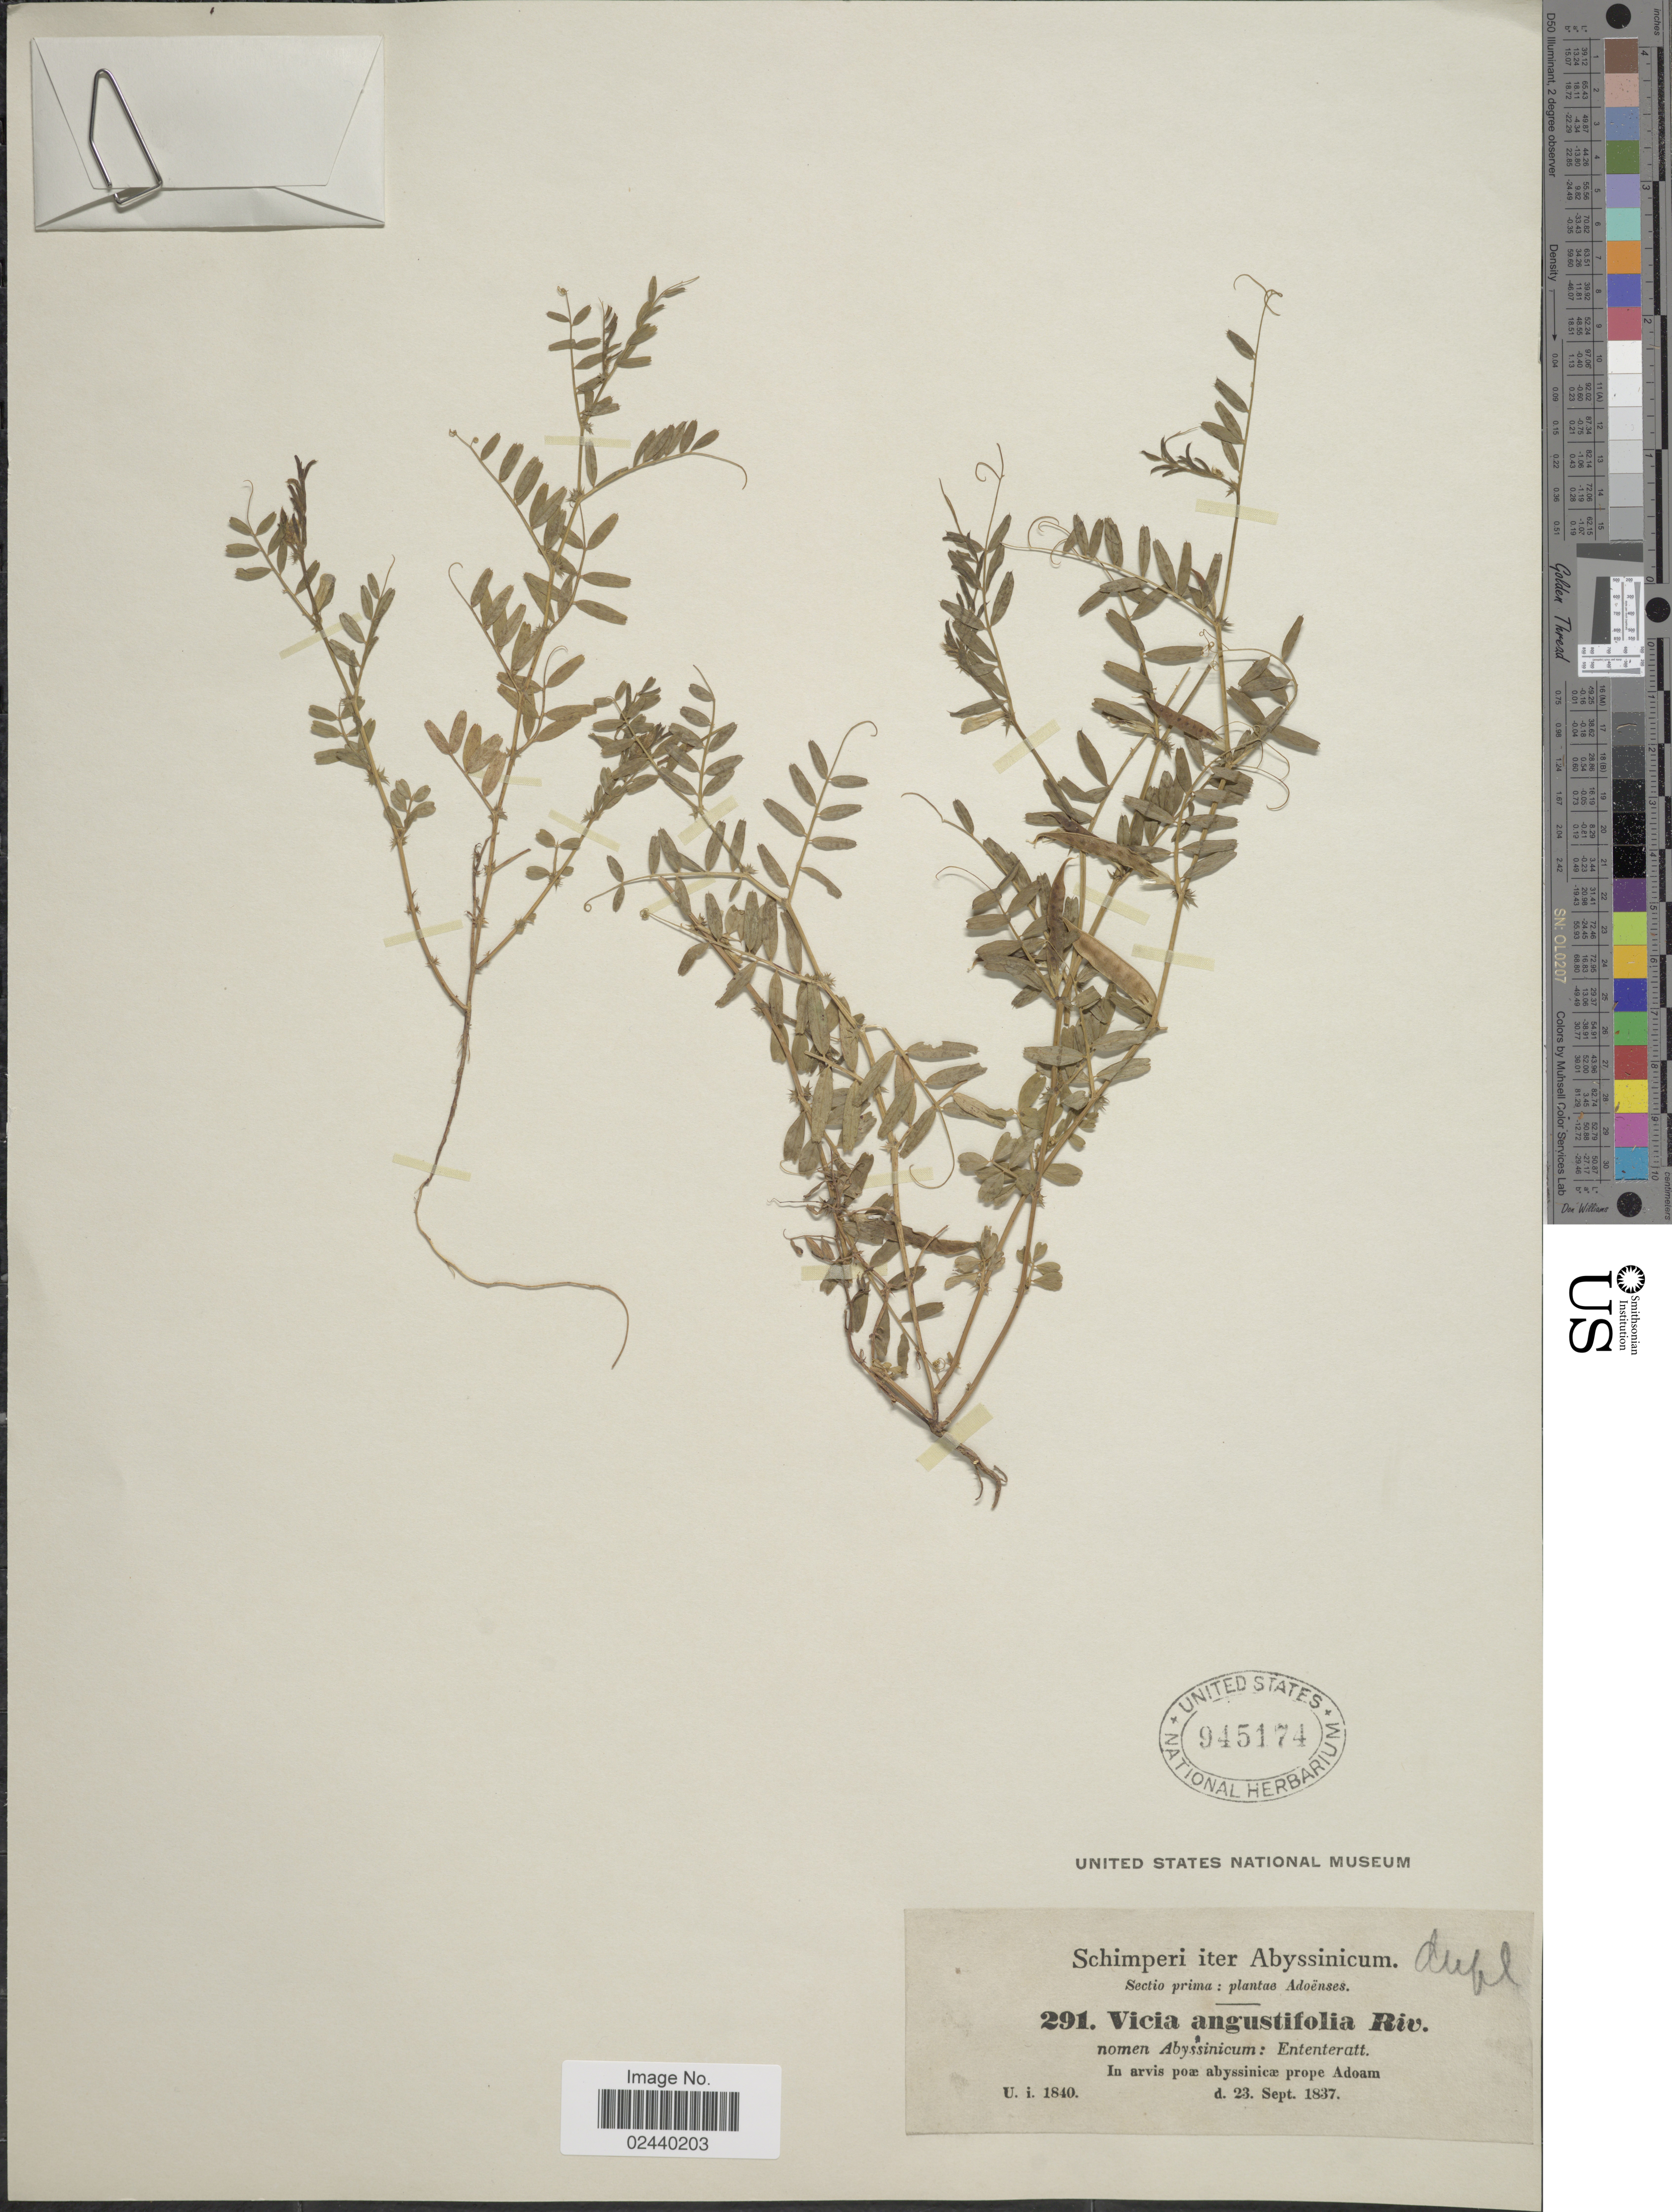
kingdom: Plantae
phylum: Tracheophyta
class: Magnoliopsida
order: Fabales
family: Fabaceae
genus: Vicia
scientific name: Vicia angustifolia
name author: L.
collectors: -. Schimper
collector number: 291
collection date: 1837-09-23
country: Eritrea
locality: Iter Abyssinicum, in arvis poae abyssinicae prope Adoam.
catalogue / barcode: US 945174